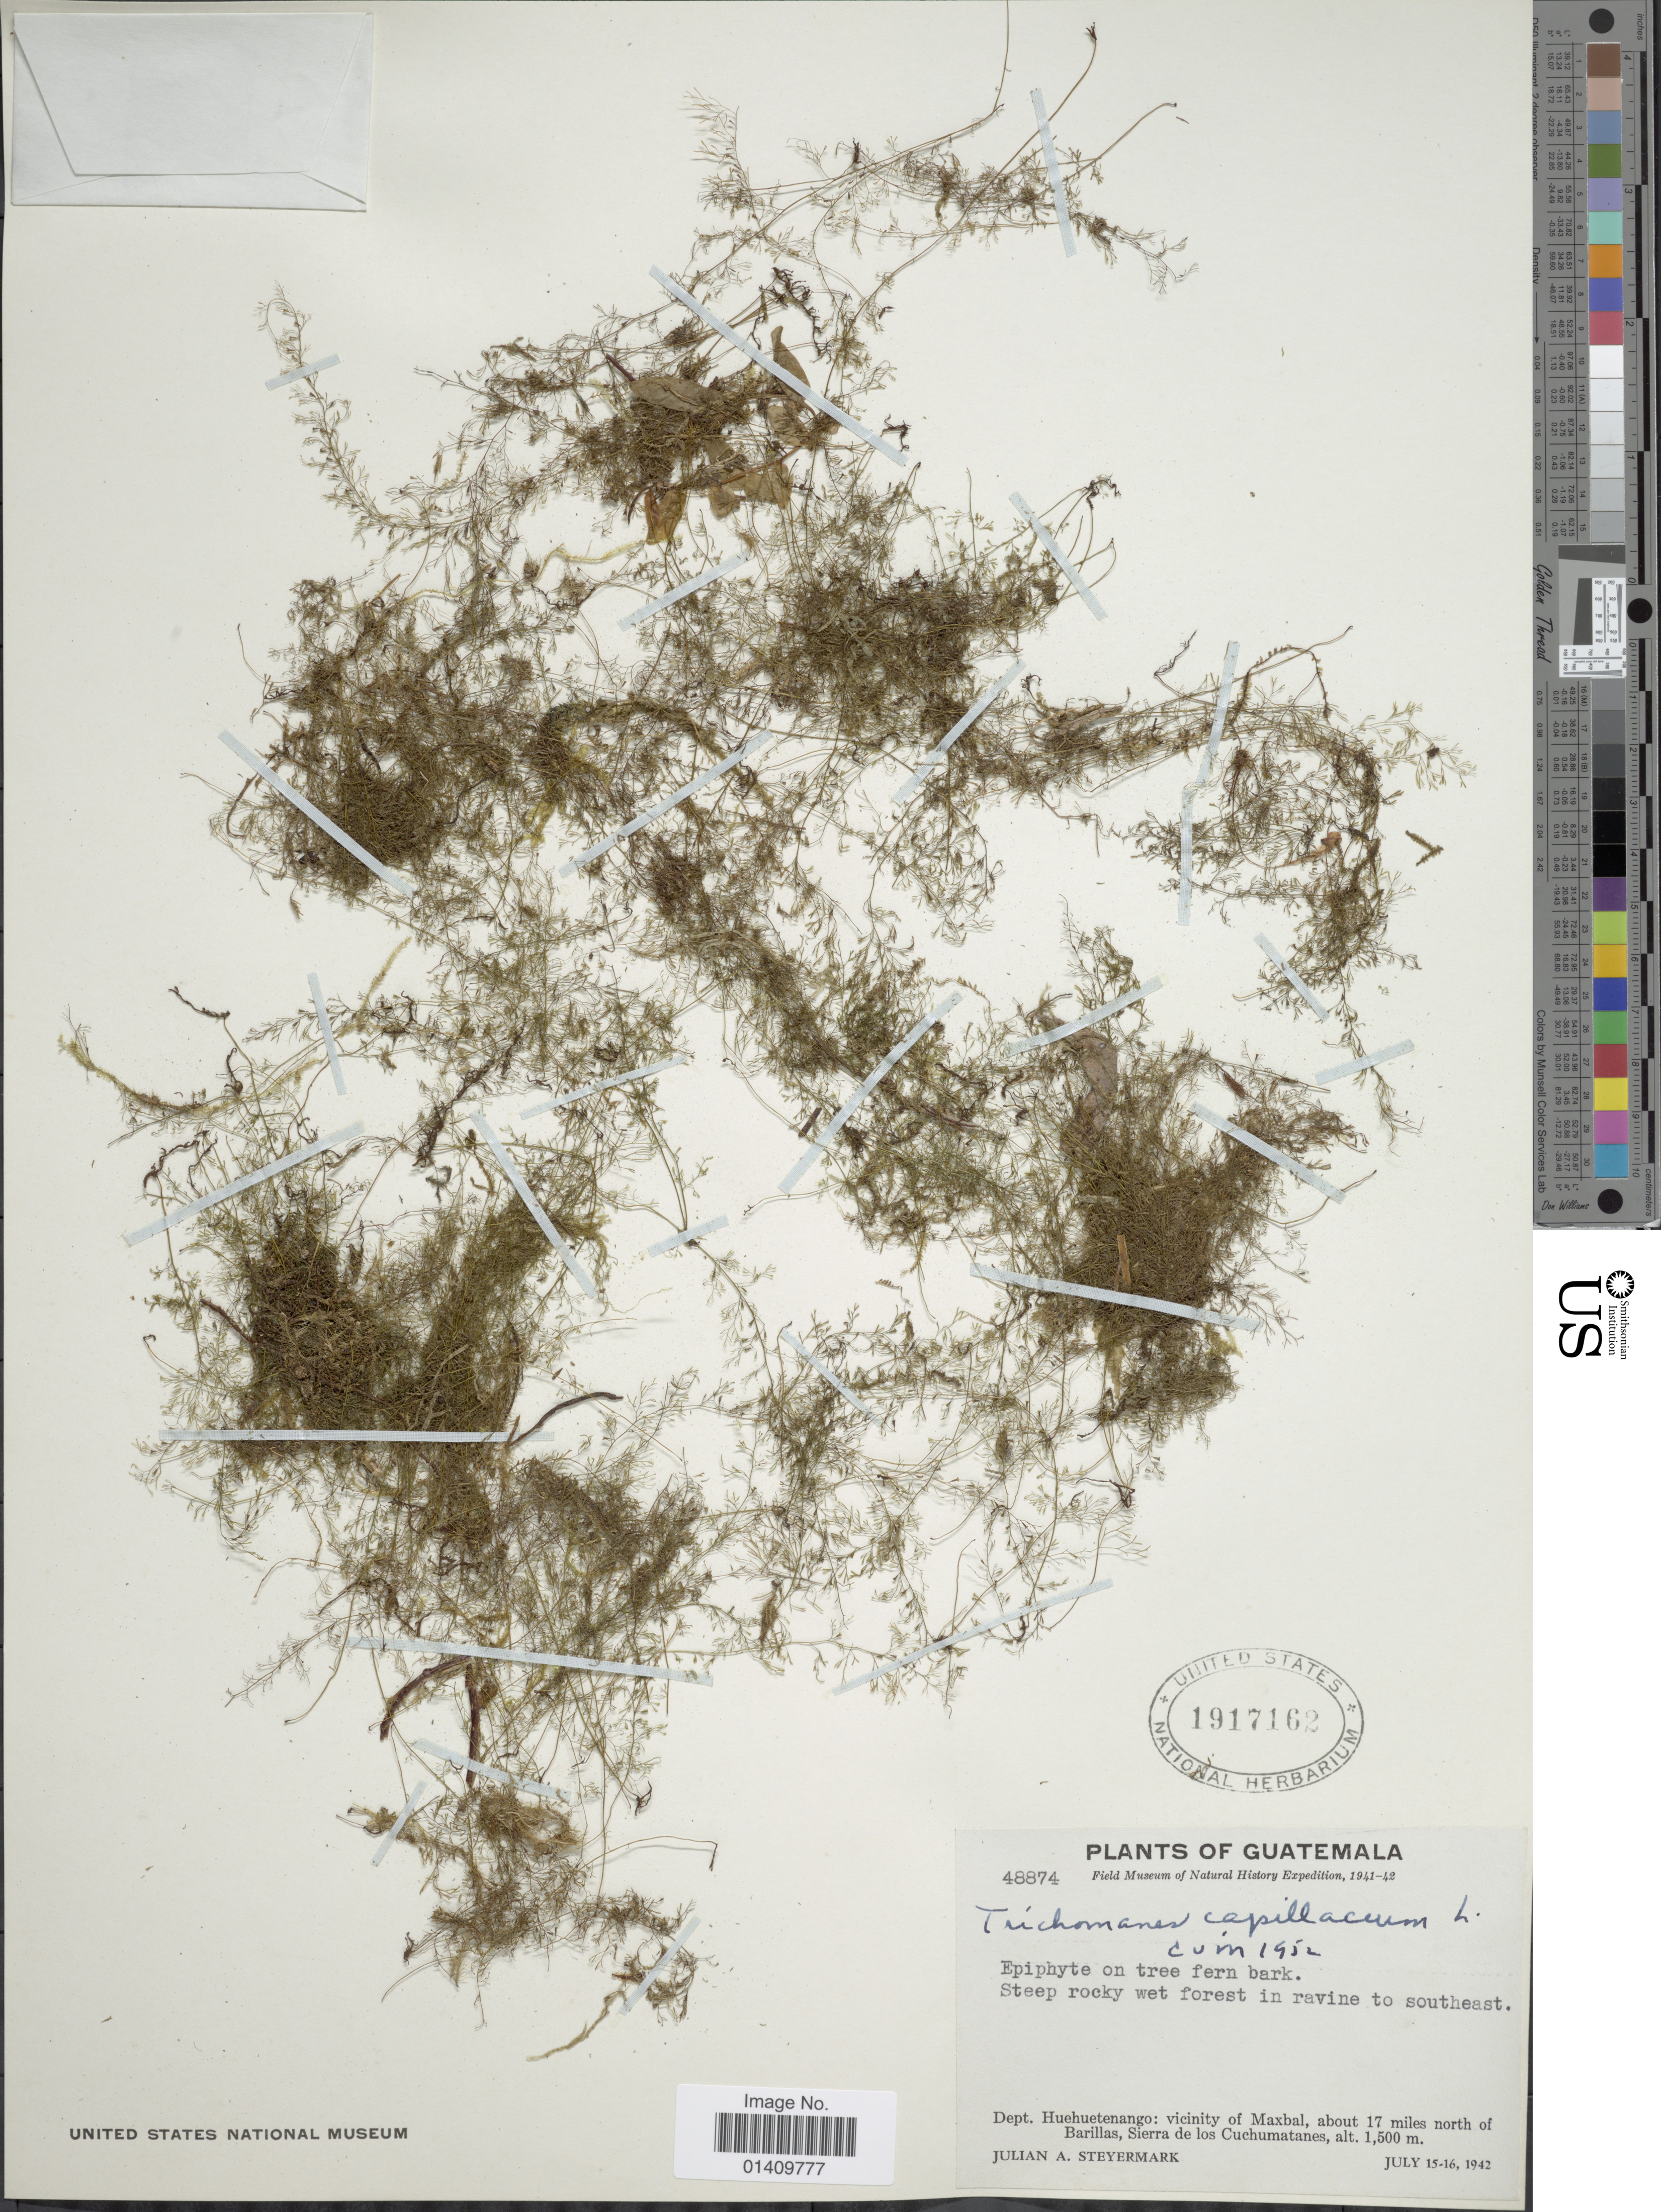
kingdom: Plantae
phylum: Tracheophyta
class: Polypodiopsida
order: Hymenophyllales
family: Hymenophyllaceae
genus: Polyphlebium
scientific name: Polyphlebium capillaceum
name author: (L.) Ebihara & Dubuisson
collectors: J. Steyermark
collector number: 48874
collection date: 1942-07-15/1942-07-16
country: Guatemala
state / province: Huehuetenango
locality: Dept. Huehuetenango vicinirty of Maxbal about 17miles north of Barillas Sierras de los Cuchumatanes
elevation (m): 1500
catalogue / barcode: US 1917162